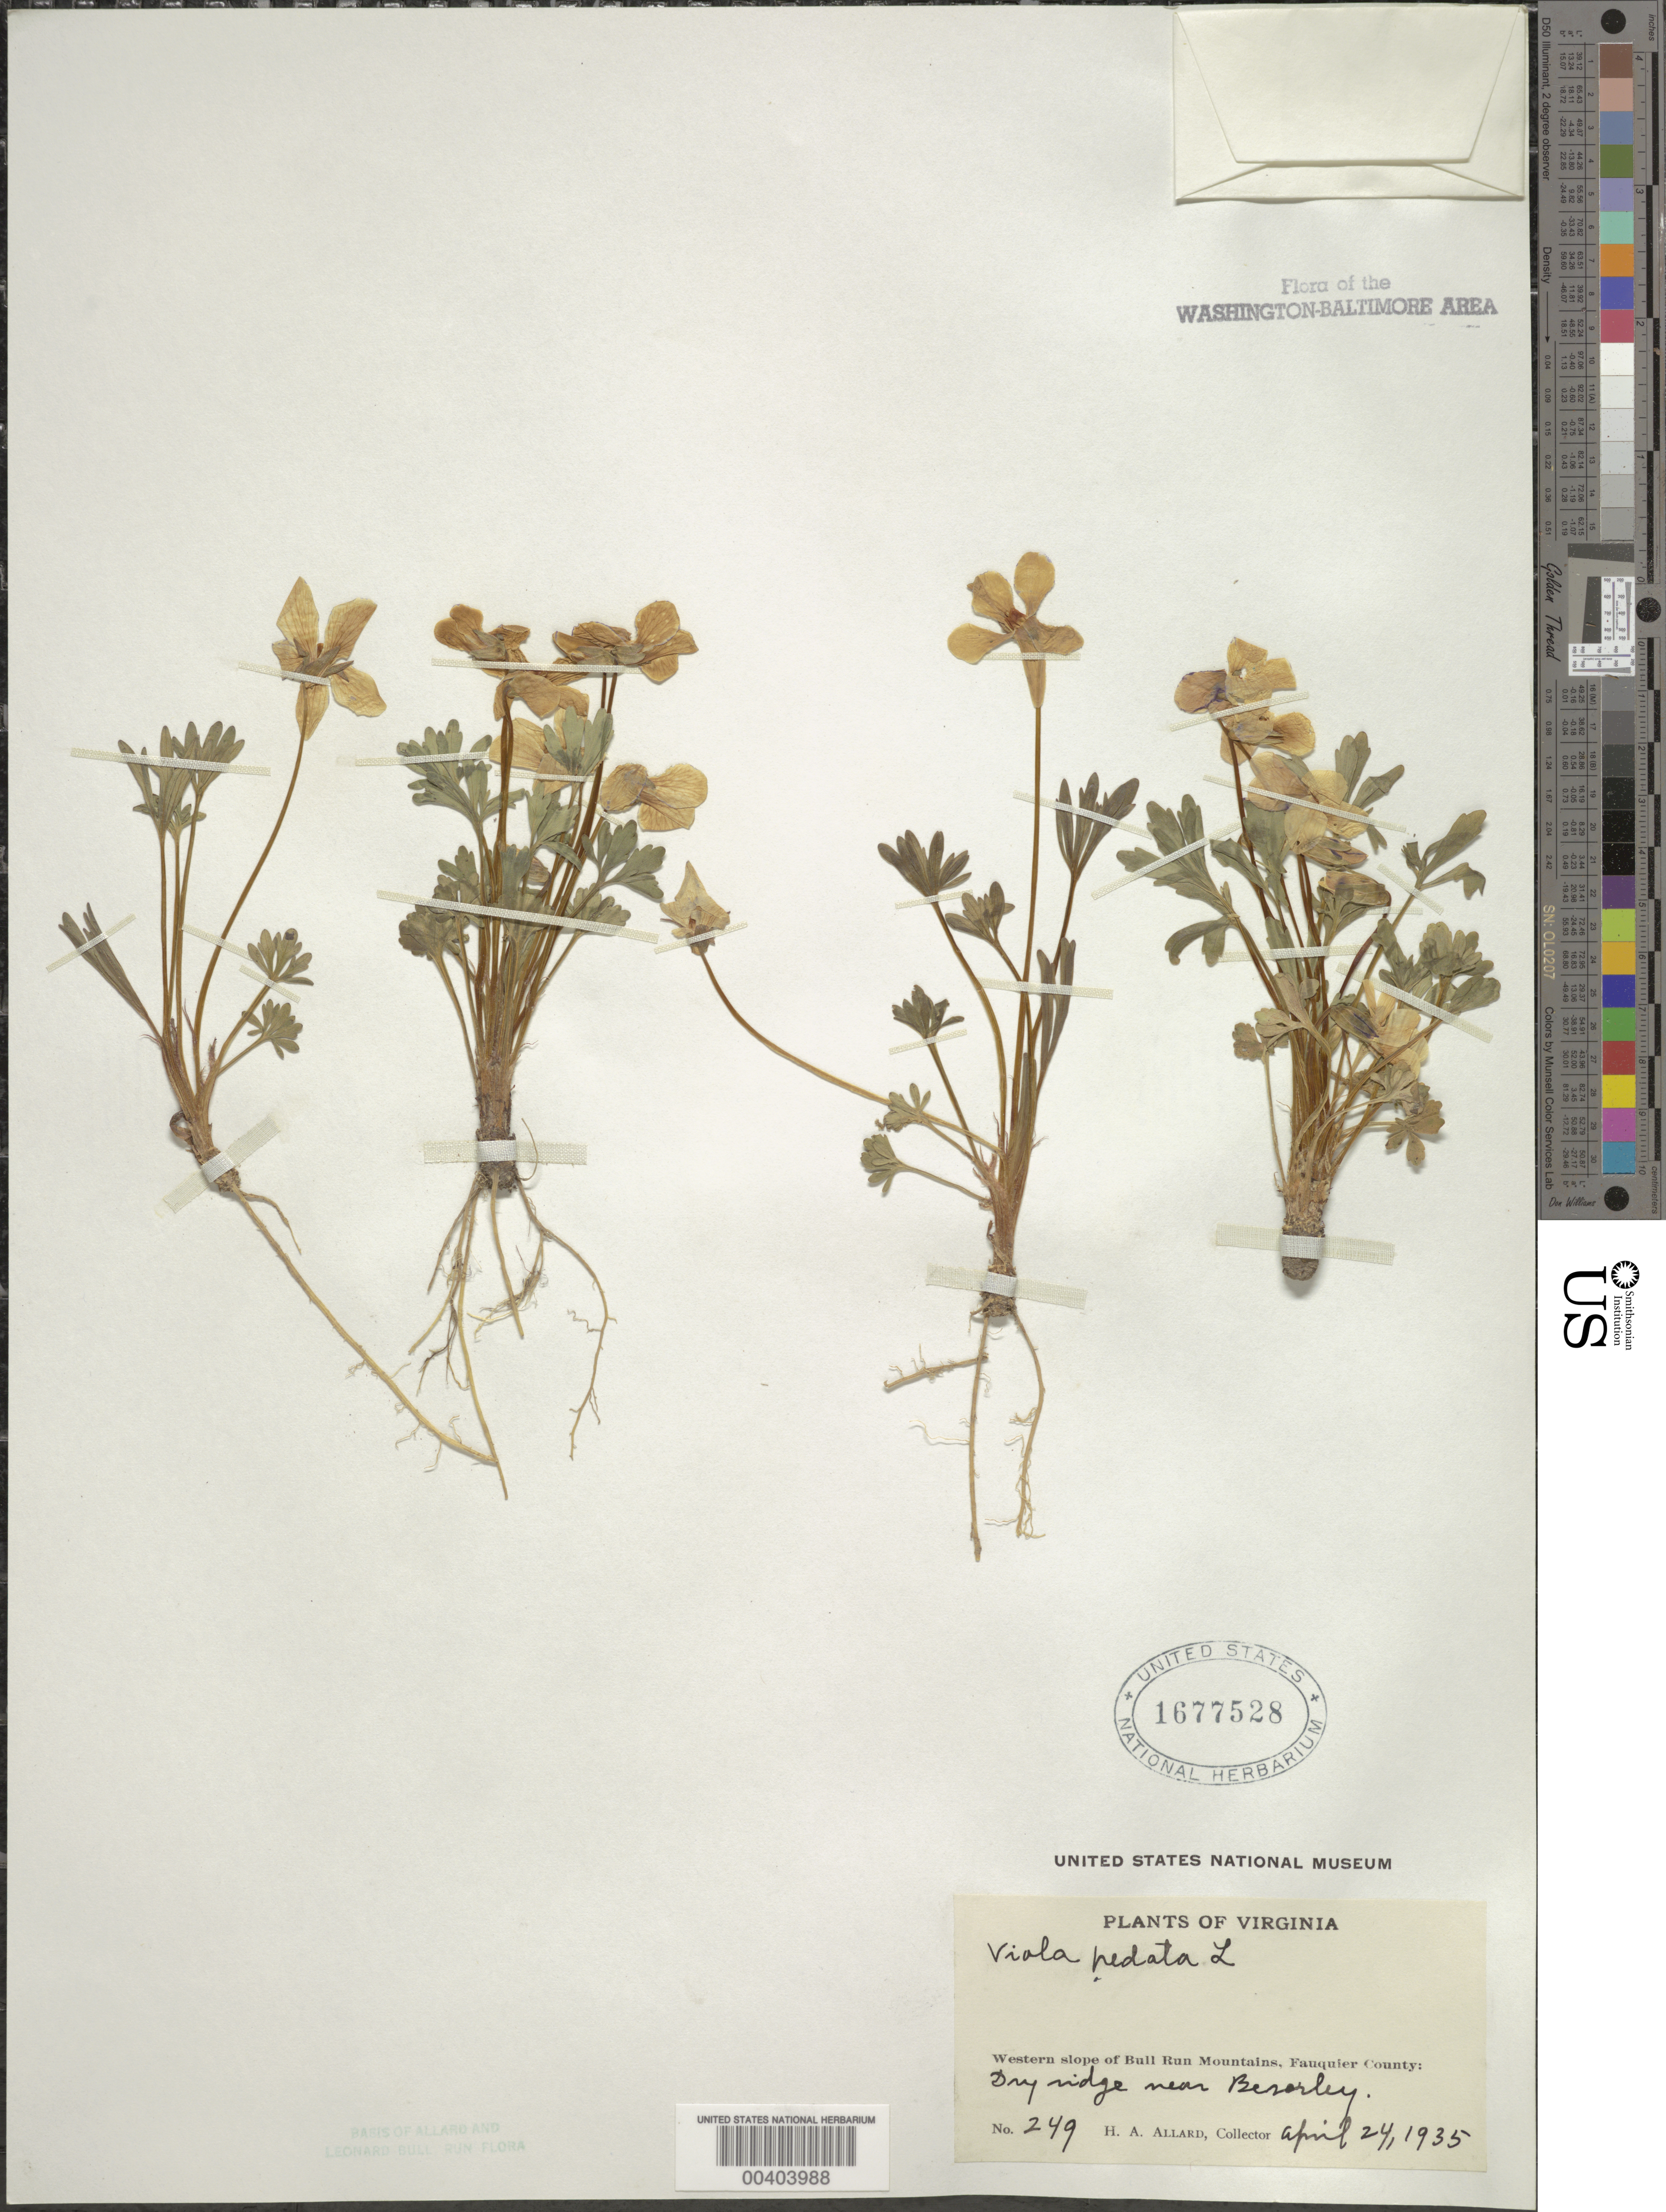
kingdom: Plantae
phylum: Tracheophyta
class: Magnoliopsida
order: Malpighiales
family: Violaceae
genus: Viola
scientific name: Viola pedata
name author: L.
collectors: H. A. Allard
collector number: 249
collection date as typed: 24 Apr 1935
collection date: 1935-04-24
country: United States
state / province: Virginia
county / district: Fauquier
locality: Beverley vicinity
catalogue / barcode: US 1677528